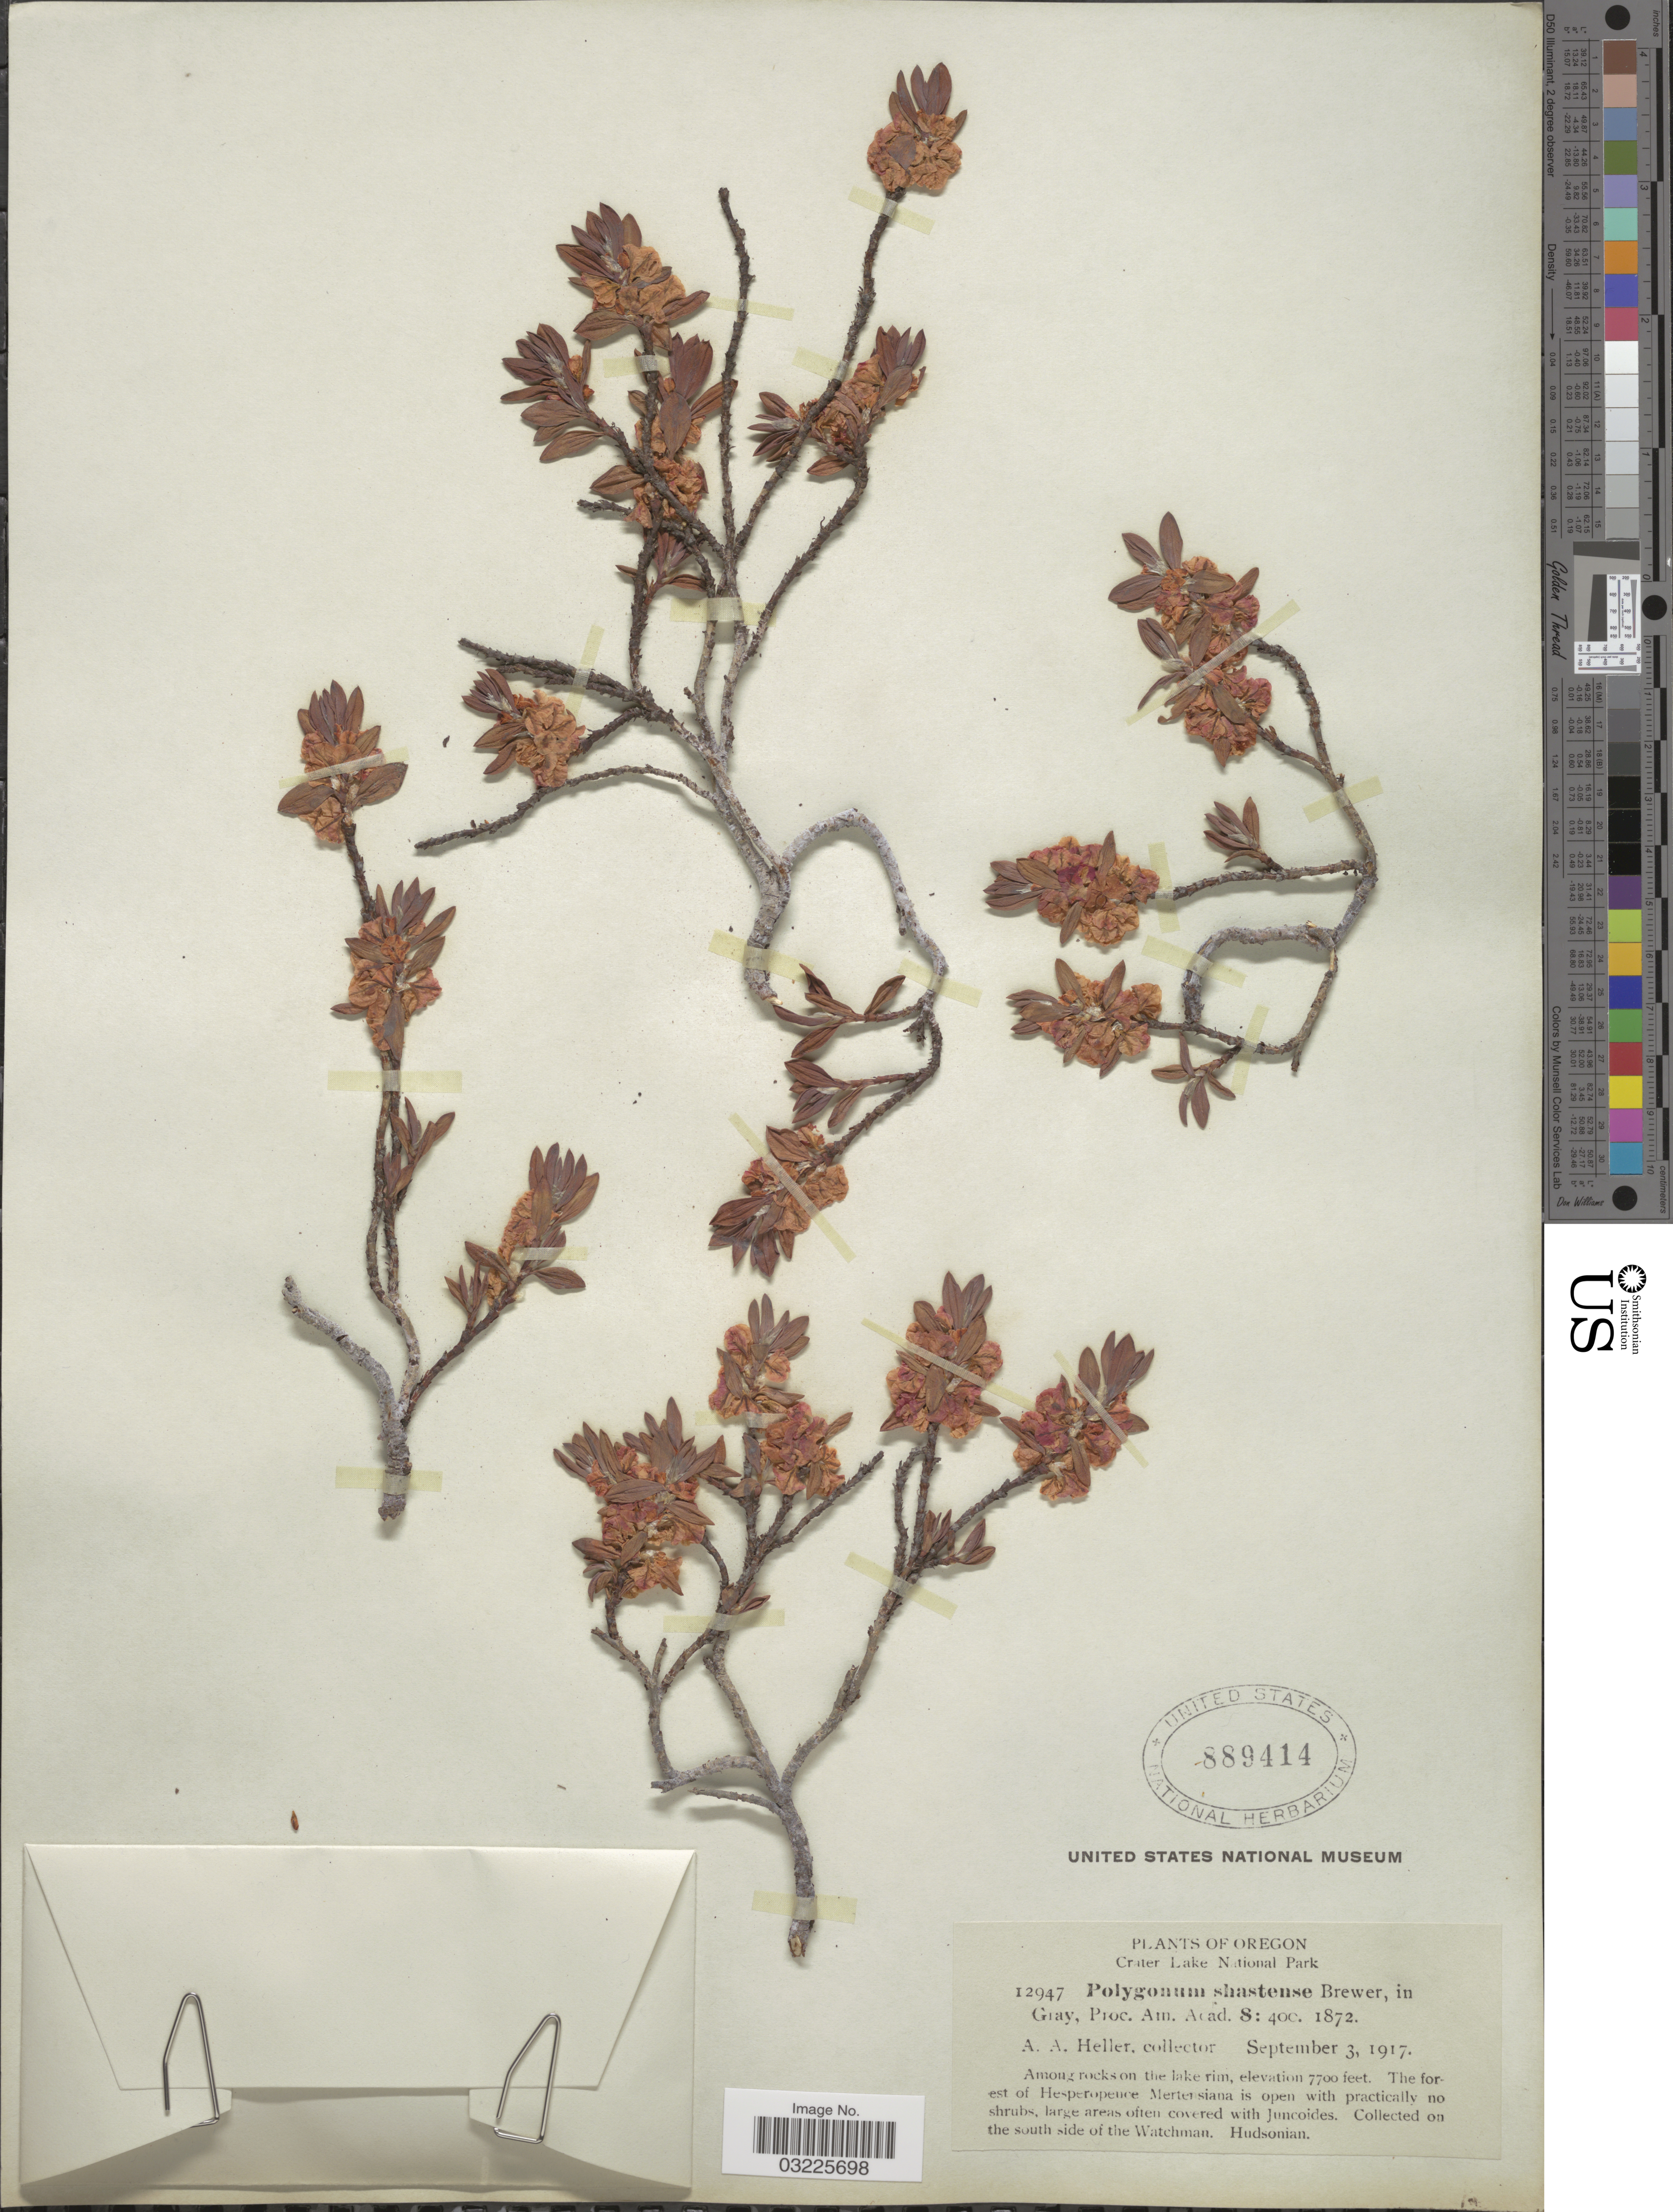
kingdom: Plantae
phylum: Tracheophyta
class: Magnoliopsida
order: Caryophyllales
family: Polygonaceae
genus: Polygonum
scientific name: Polygonum shastense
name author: W.H. Brewer ex A. Gray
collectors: A. A. Heller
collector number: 12947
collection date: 1917-09-03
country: United States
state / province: Oregon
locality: Crater Lake National Park. On the south side of the Watchman. Hudsonian.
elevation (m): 2347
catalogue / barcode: US 889414